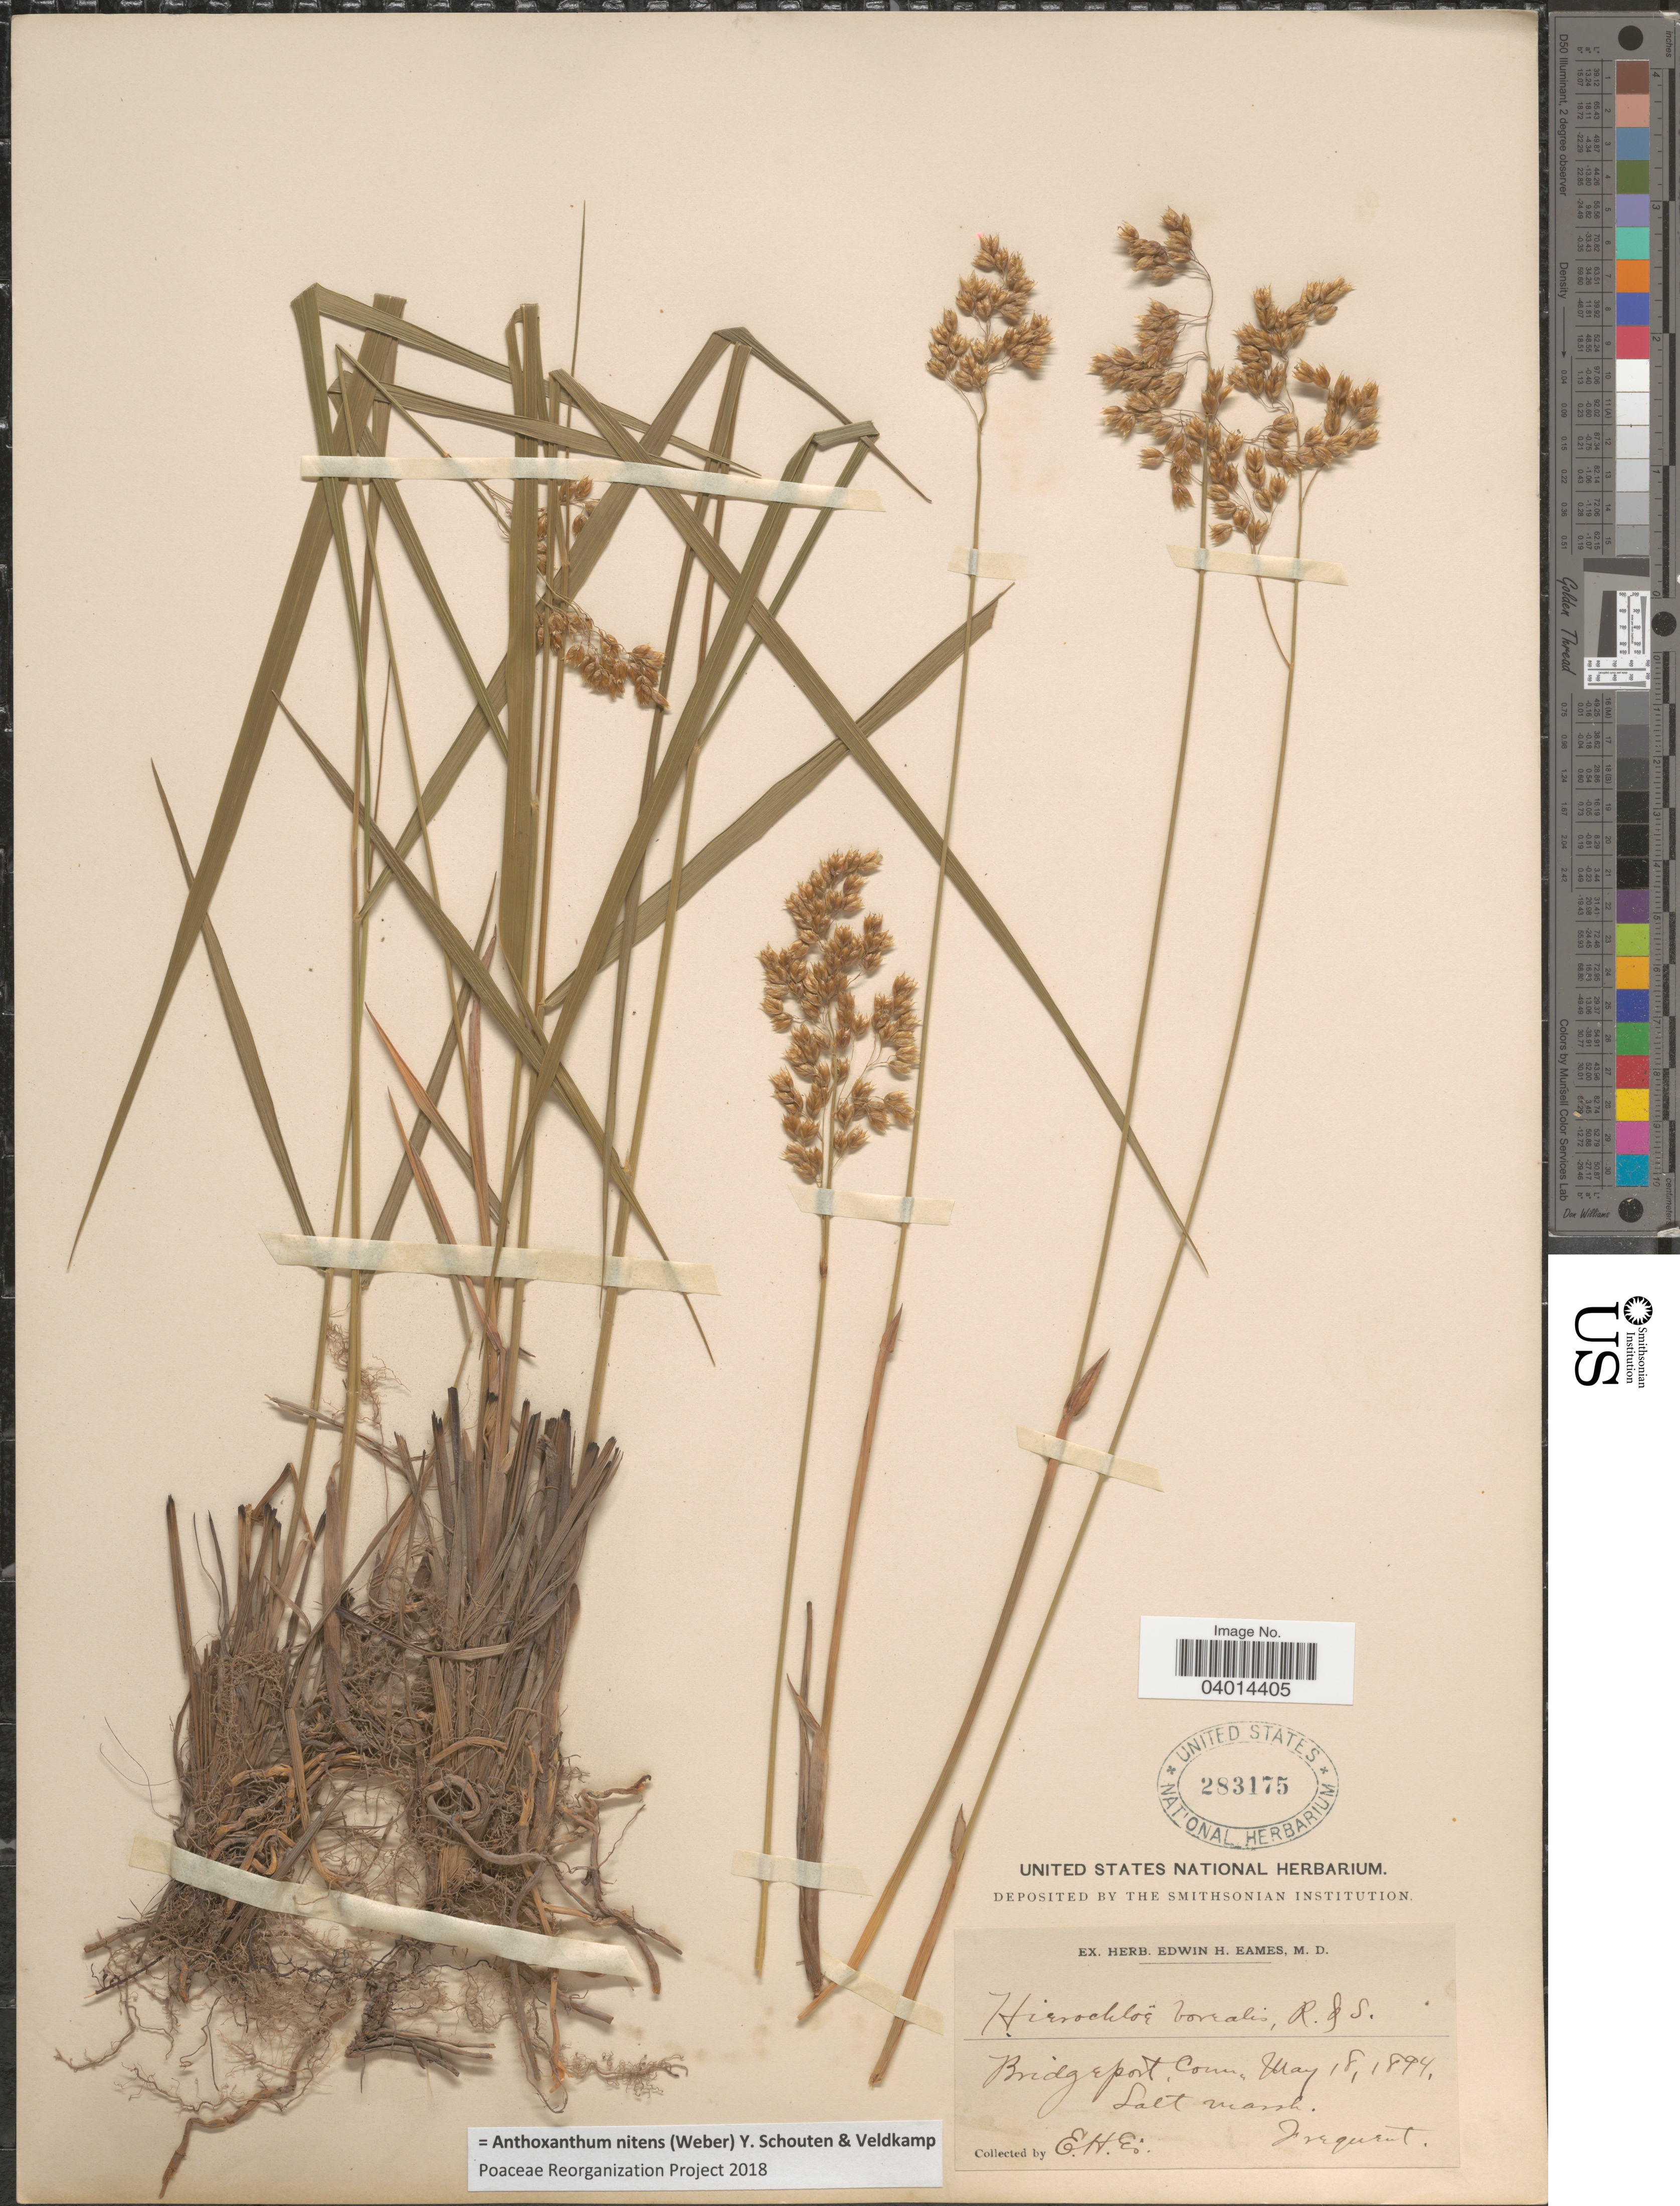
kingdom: Plantae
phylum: Tracheophyta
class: Liliopsida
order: Poales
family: Poaceae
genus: Anthoxanthum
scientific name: Anthoxanthum nitens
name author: (G.H. Weber) R.T.A. Schouten & Veldkamp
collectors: E. H. Eames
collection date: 1894-05-18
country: United States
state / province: Connecticut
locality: Bridgeport.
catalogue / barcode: US 283175